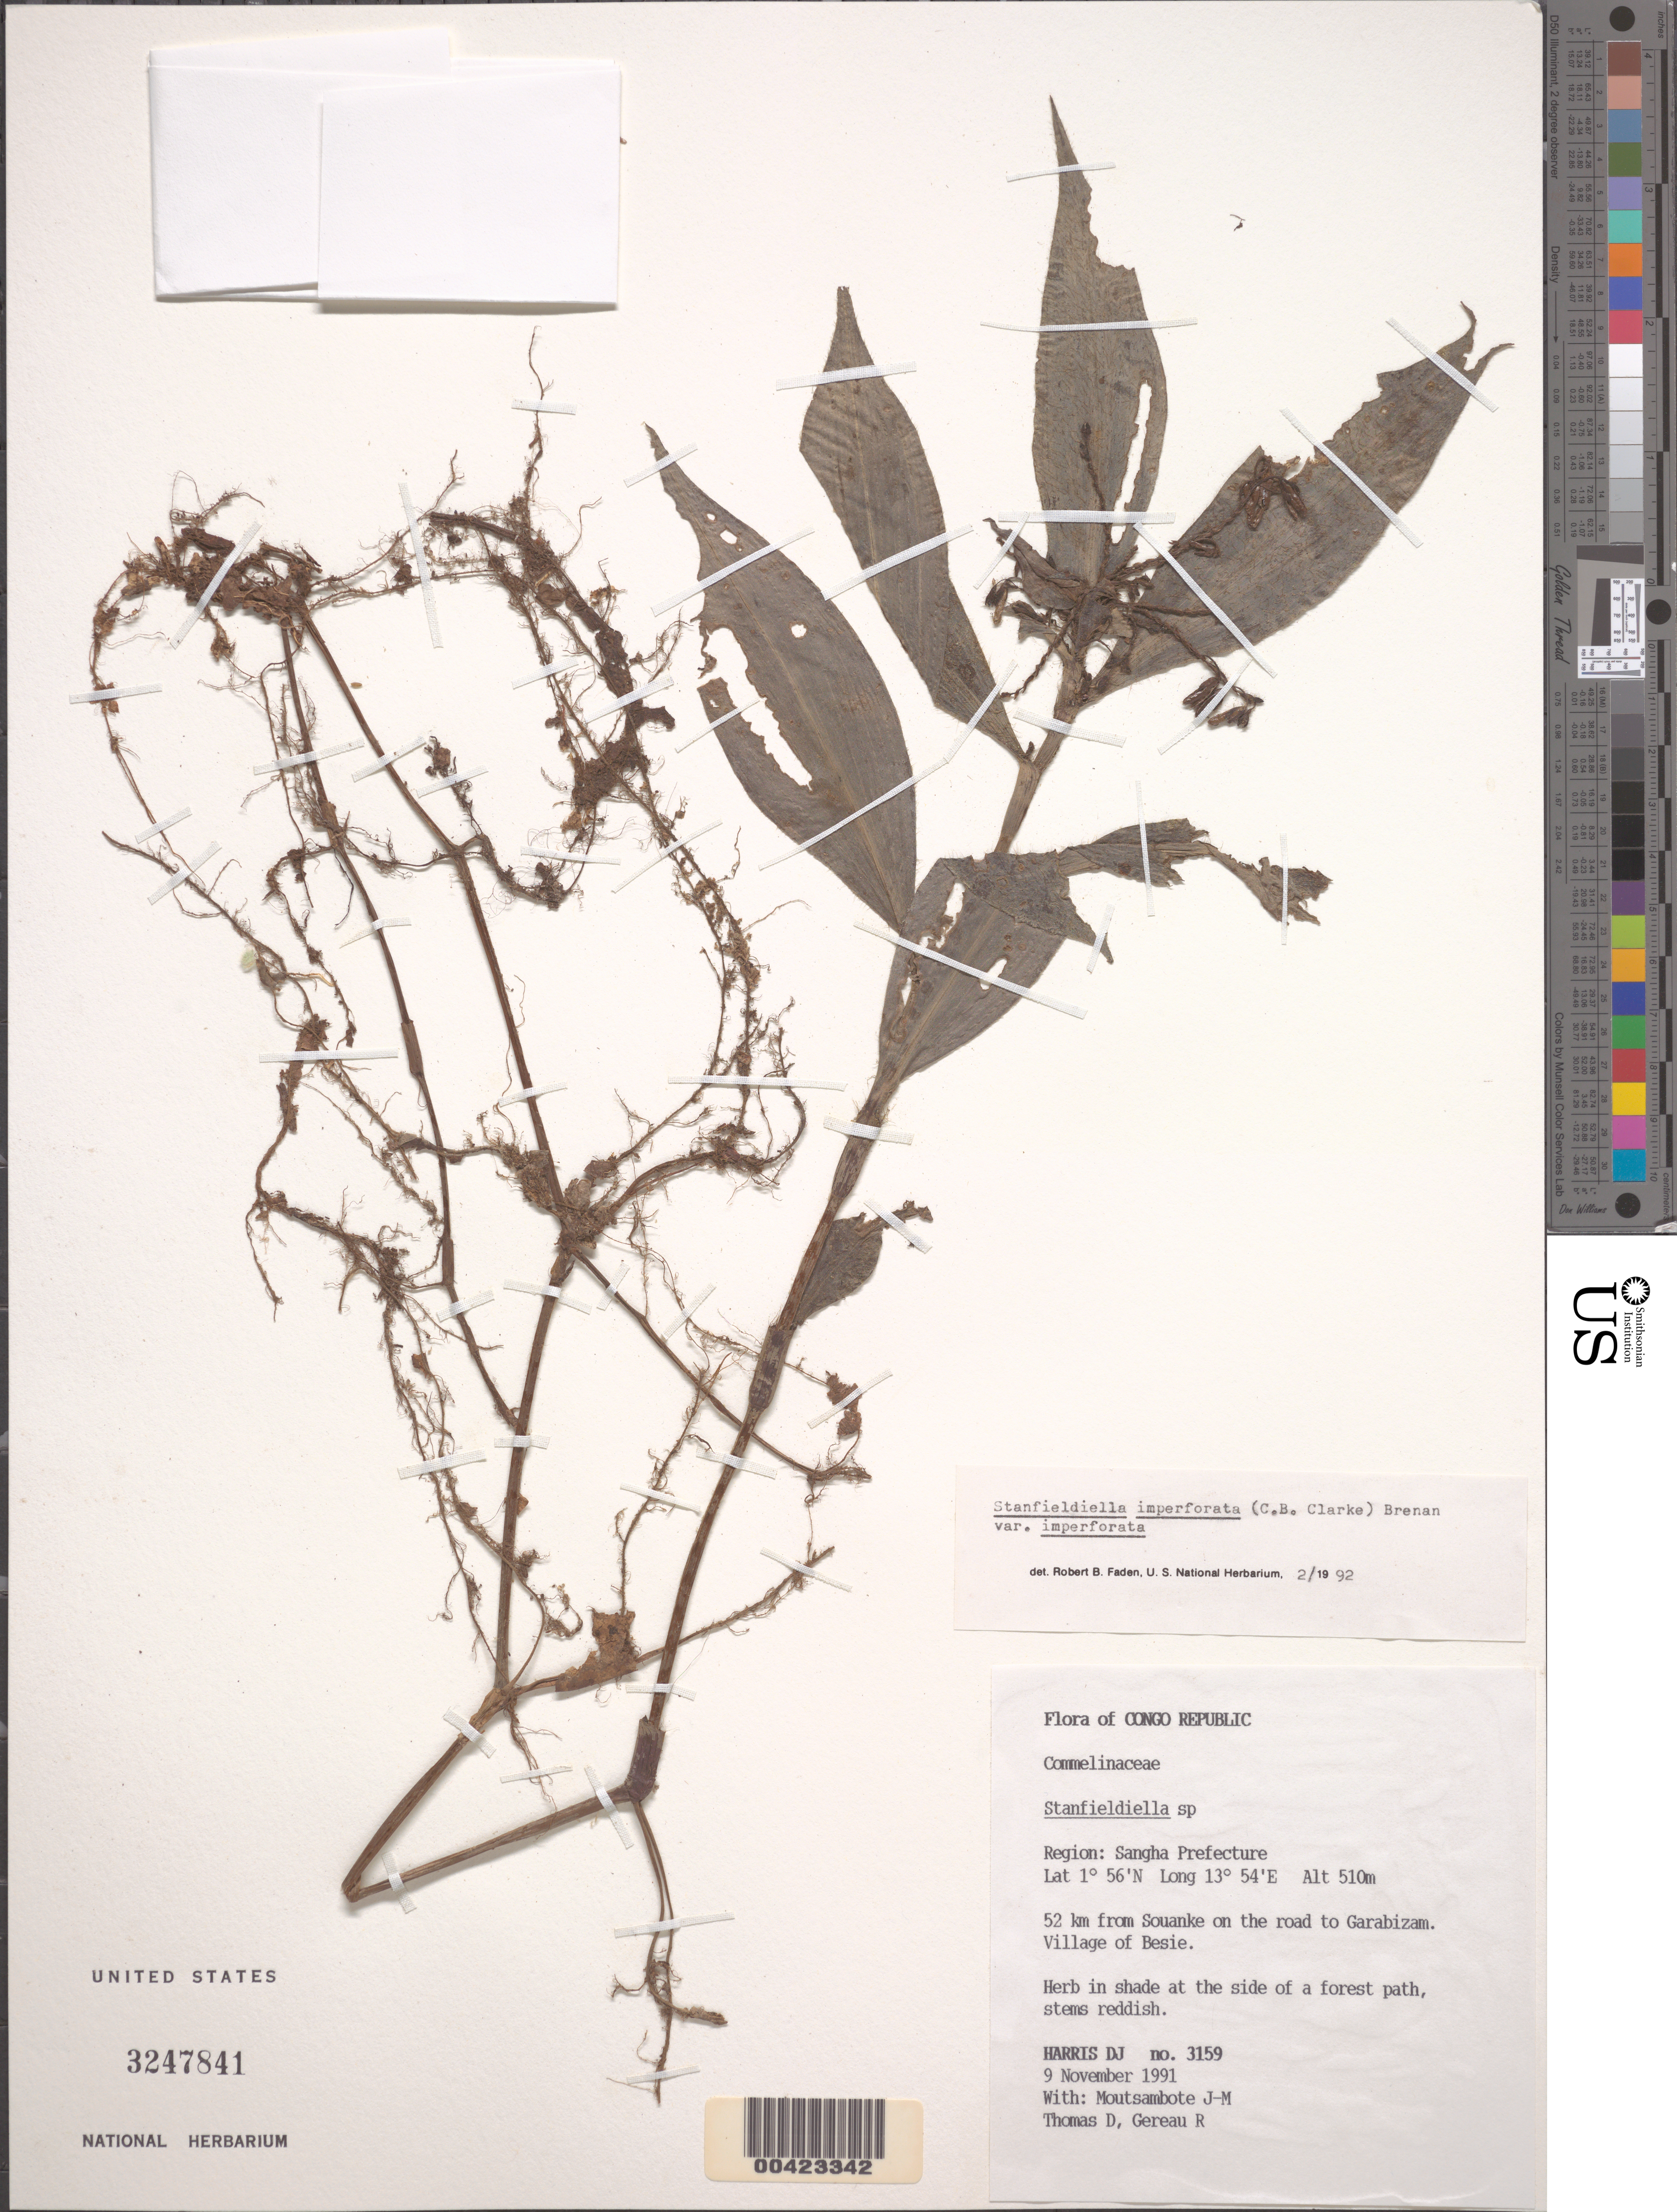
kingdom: Plantae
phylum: Tracheophyta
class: Liliopsida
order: Commelinales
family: Commelinaceae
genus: Stanfieldiella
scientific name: Stanfieldiella imperforata var. imperforata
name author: (C.B. Clarke) Brenan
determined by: Faden, Robert B., (US), Smithsonian Institution - National Museum of Natural History (UNITED STATES)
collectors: D. J. Harris, J. Moutsambote, D. Thomas & R. E. Gereau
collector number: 3159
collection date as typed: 09 Nov 1991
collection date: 1991-11-09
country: Congo, Republic of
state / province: Sangha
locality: On road from Souanke to Garabinzam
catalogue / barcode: US 3247841